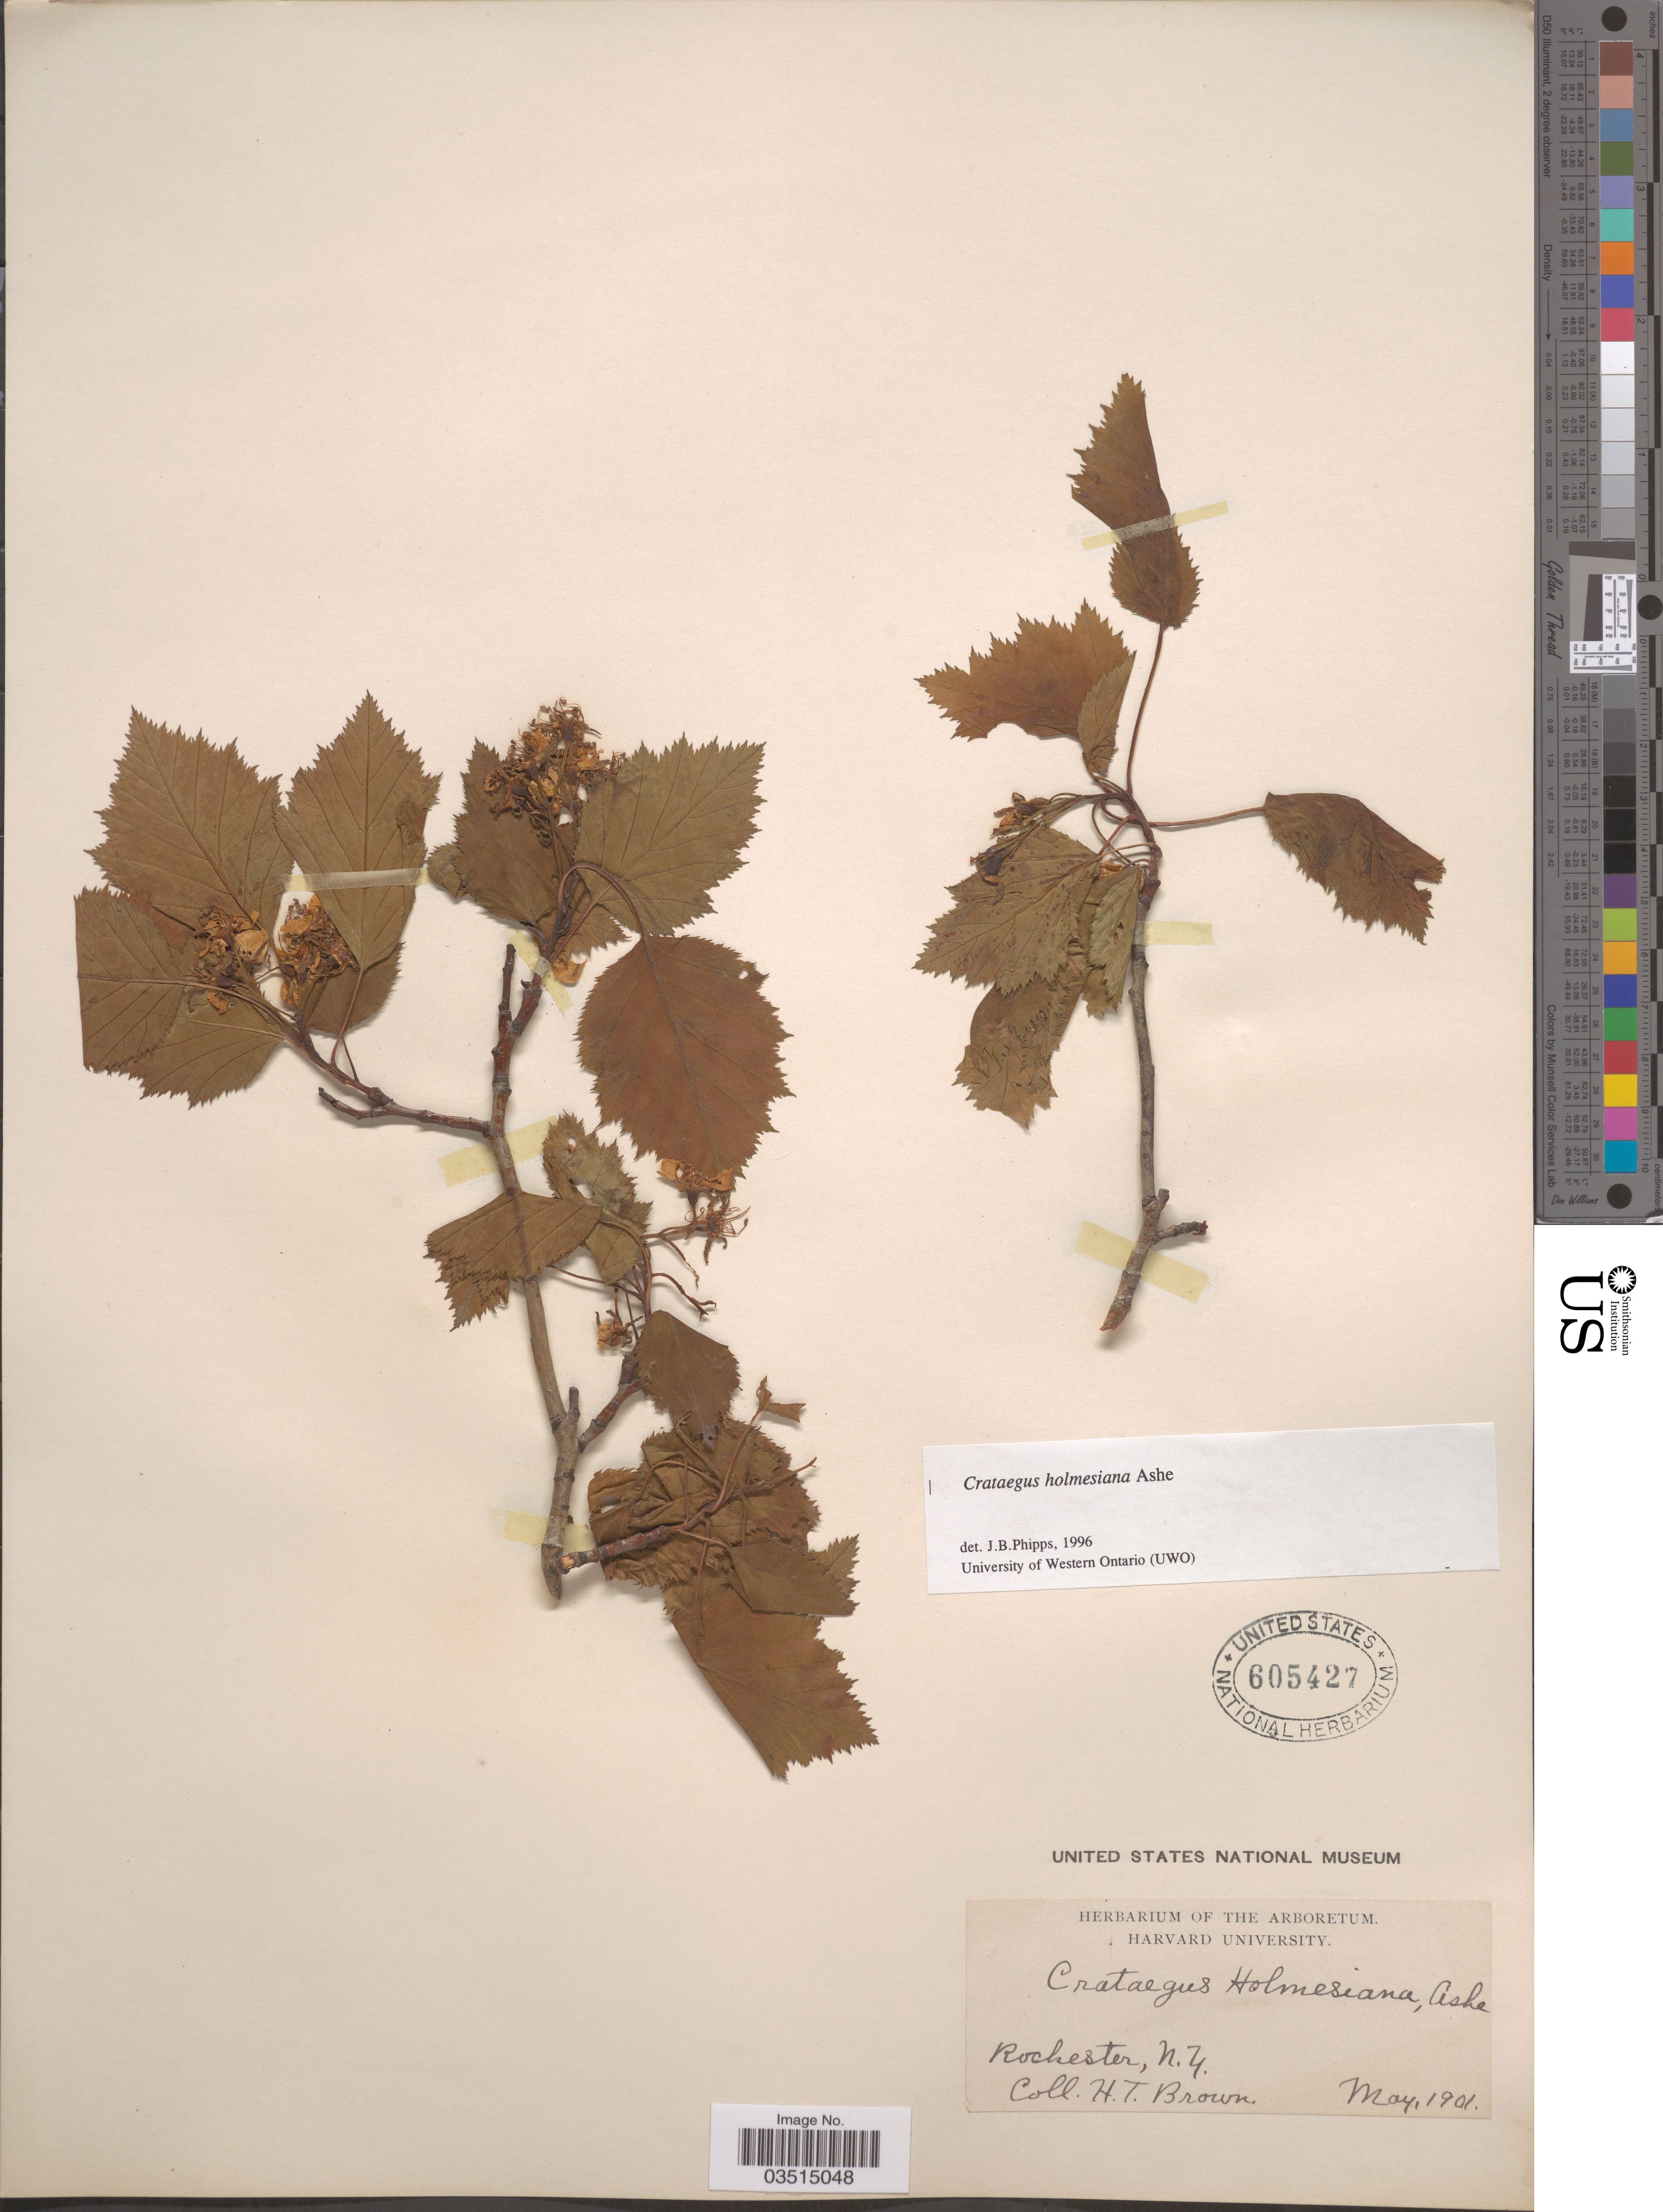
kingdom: Plantae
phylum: Tracheophyta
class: Magnoliopsida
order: Rosales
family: Rosaceae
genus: Crataegus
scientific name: Crataegus holmesiana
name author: Ashe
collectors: H. T. Brown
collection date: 1901-05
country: United States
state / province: New York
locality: Rochester.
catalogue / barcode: US 605427